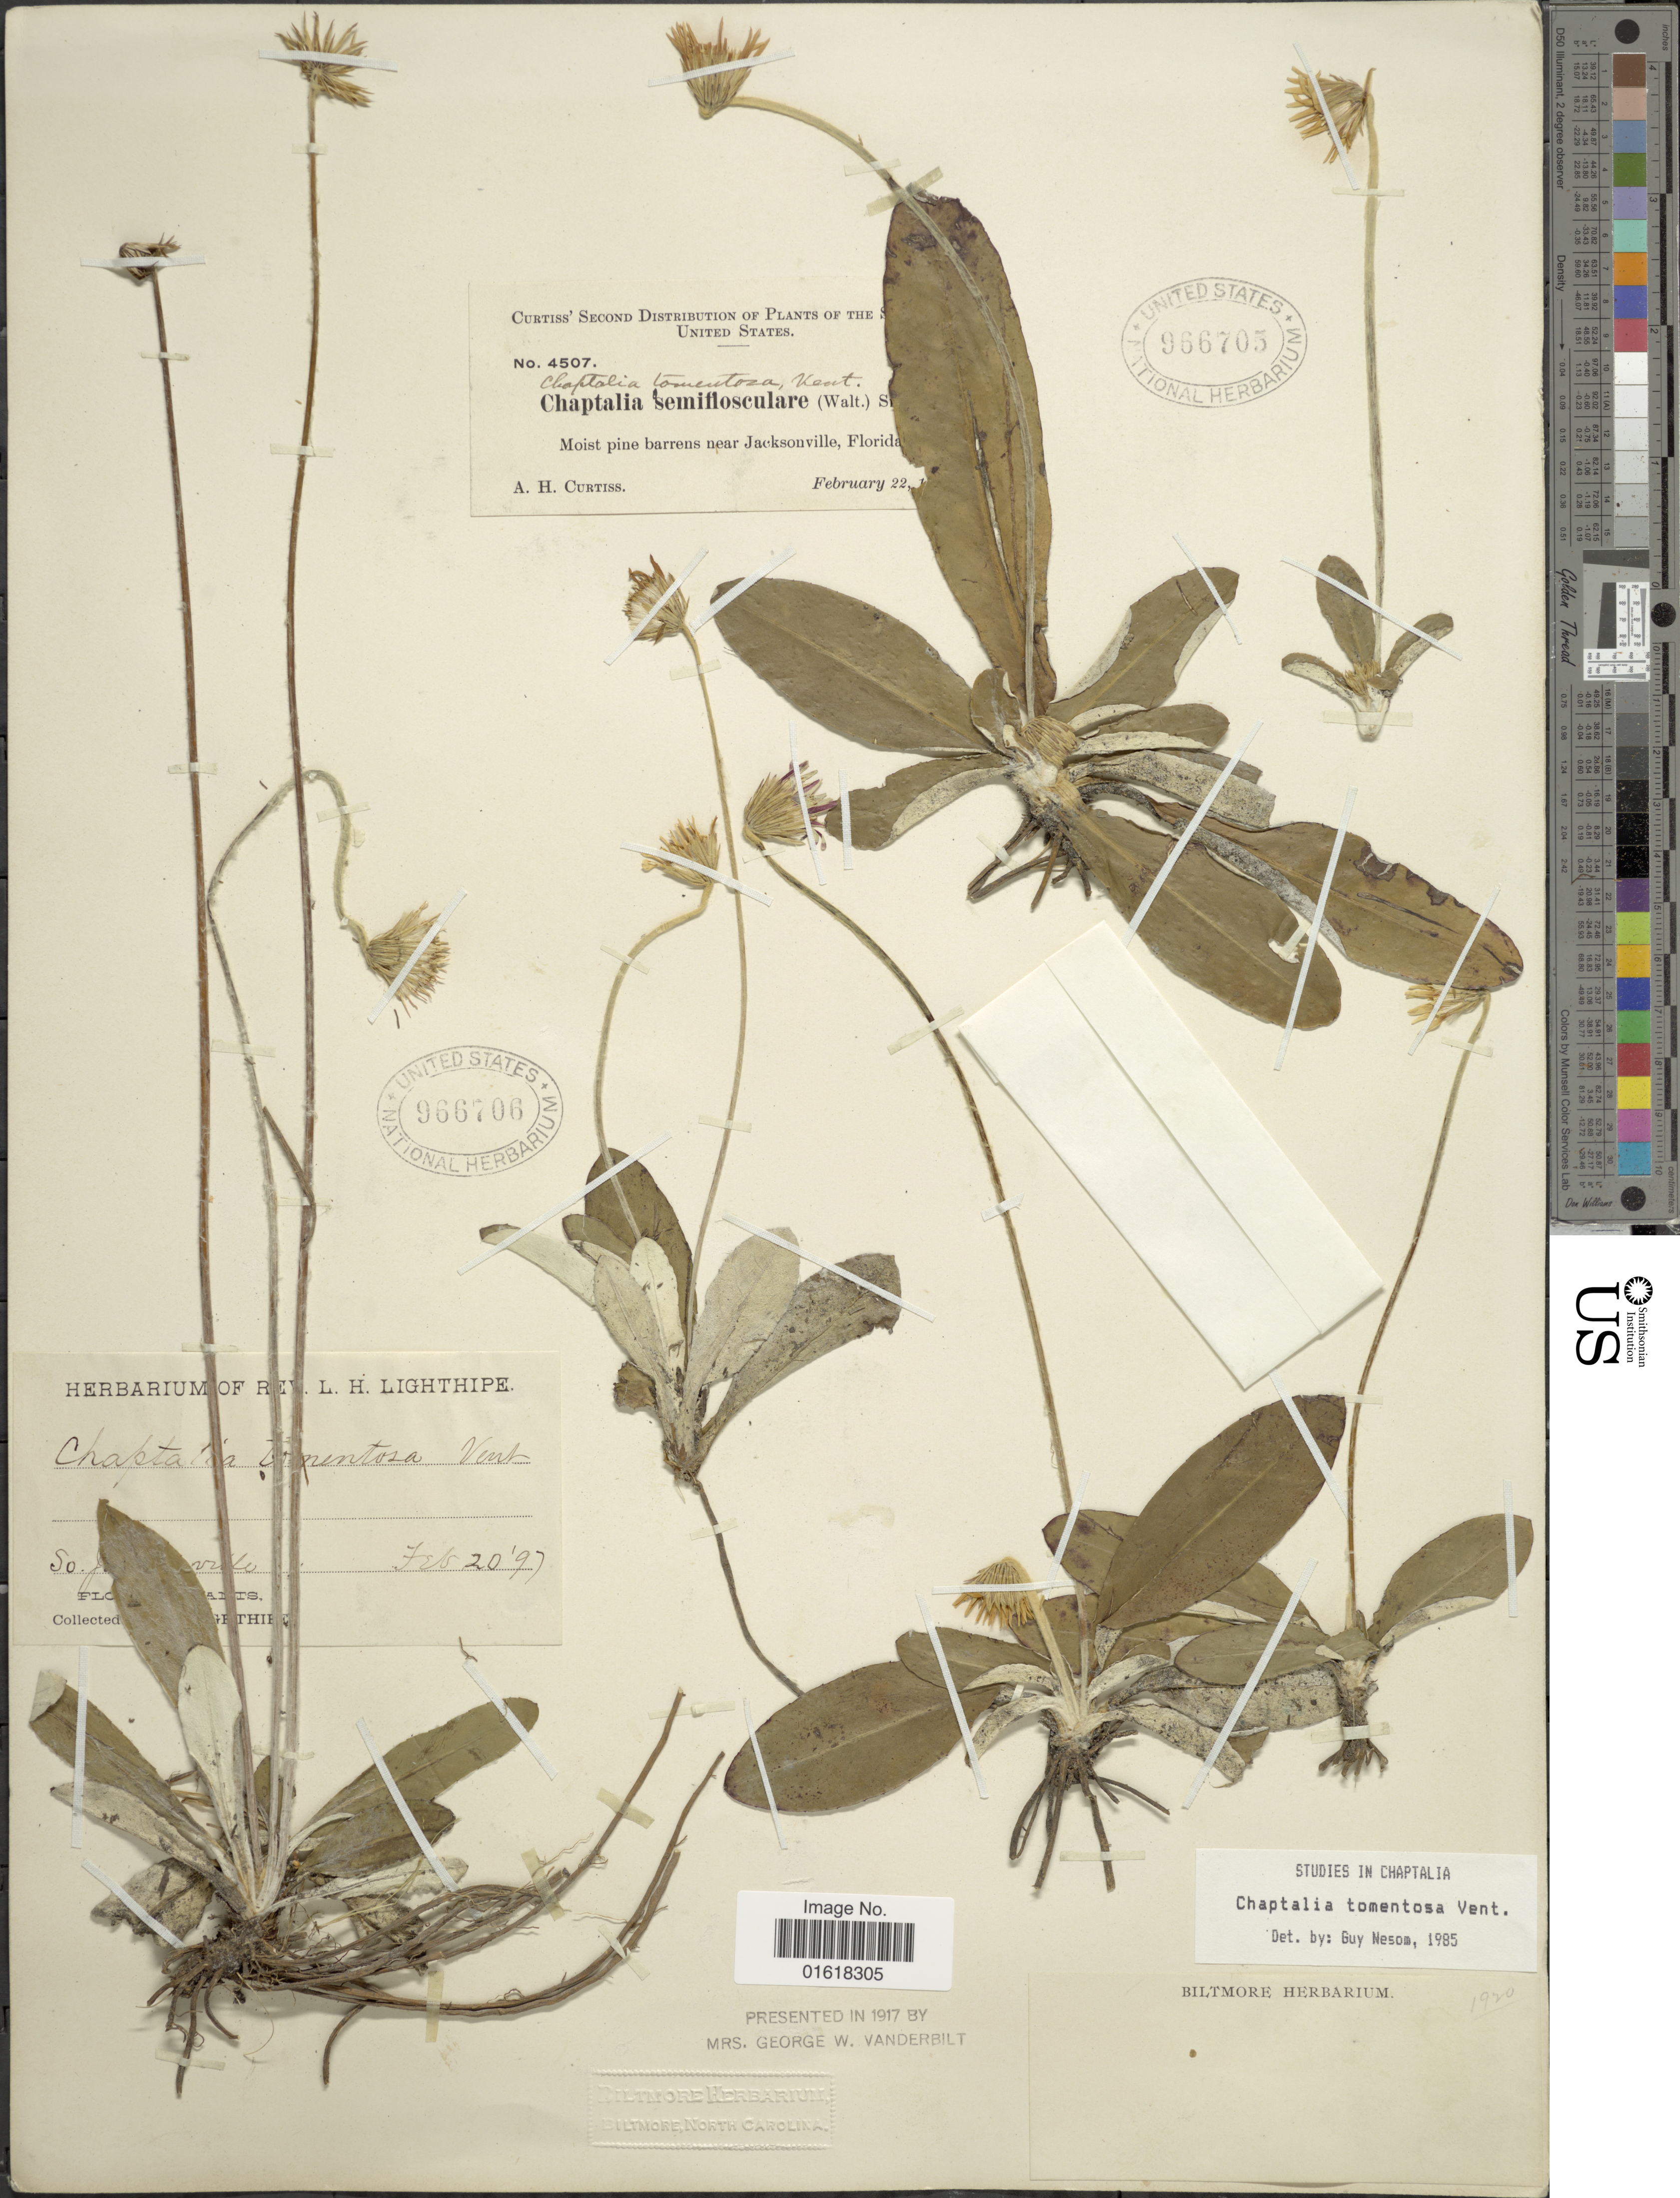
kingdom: Plantae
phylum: Tracheophyta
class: Magnoliopsida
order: Asterales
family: Asteraceae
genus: Chaptalia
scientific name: Chaptalia tomentosa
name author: Vent.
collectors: L. H. Lighthipe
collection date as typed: Transcribed d/m/y: 20/2/97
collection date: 1897-02-20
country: United States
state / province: Florida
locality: So. Jacksonville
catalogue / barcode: US 966706-2